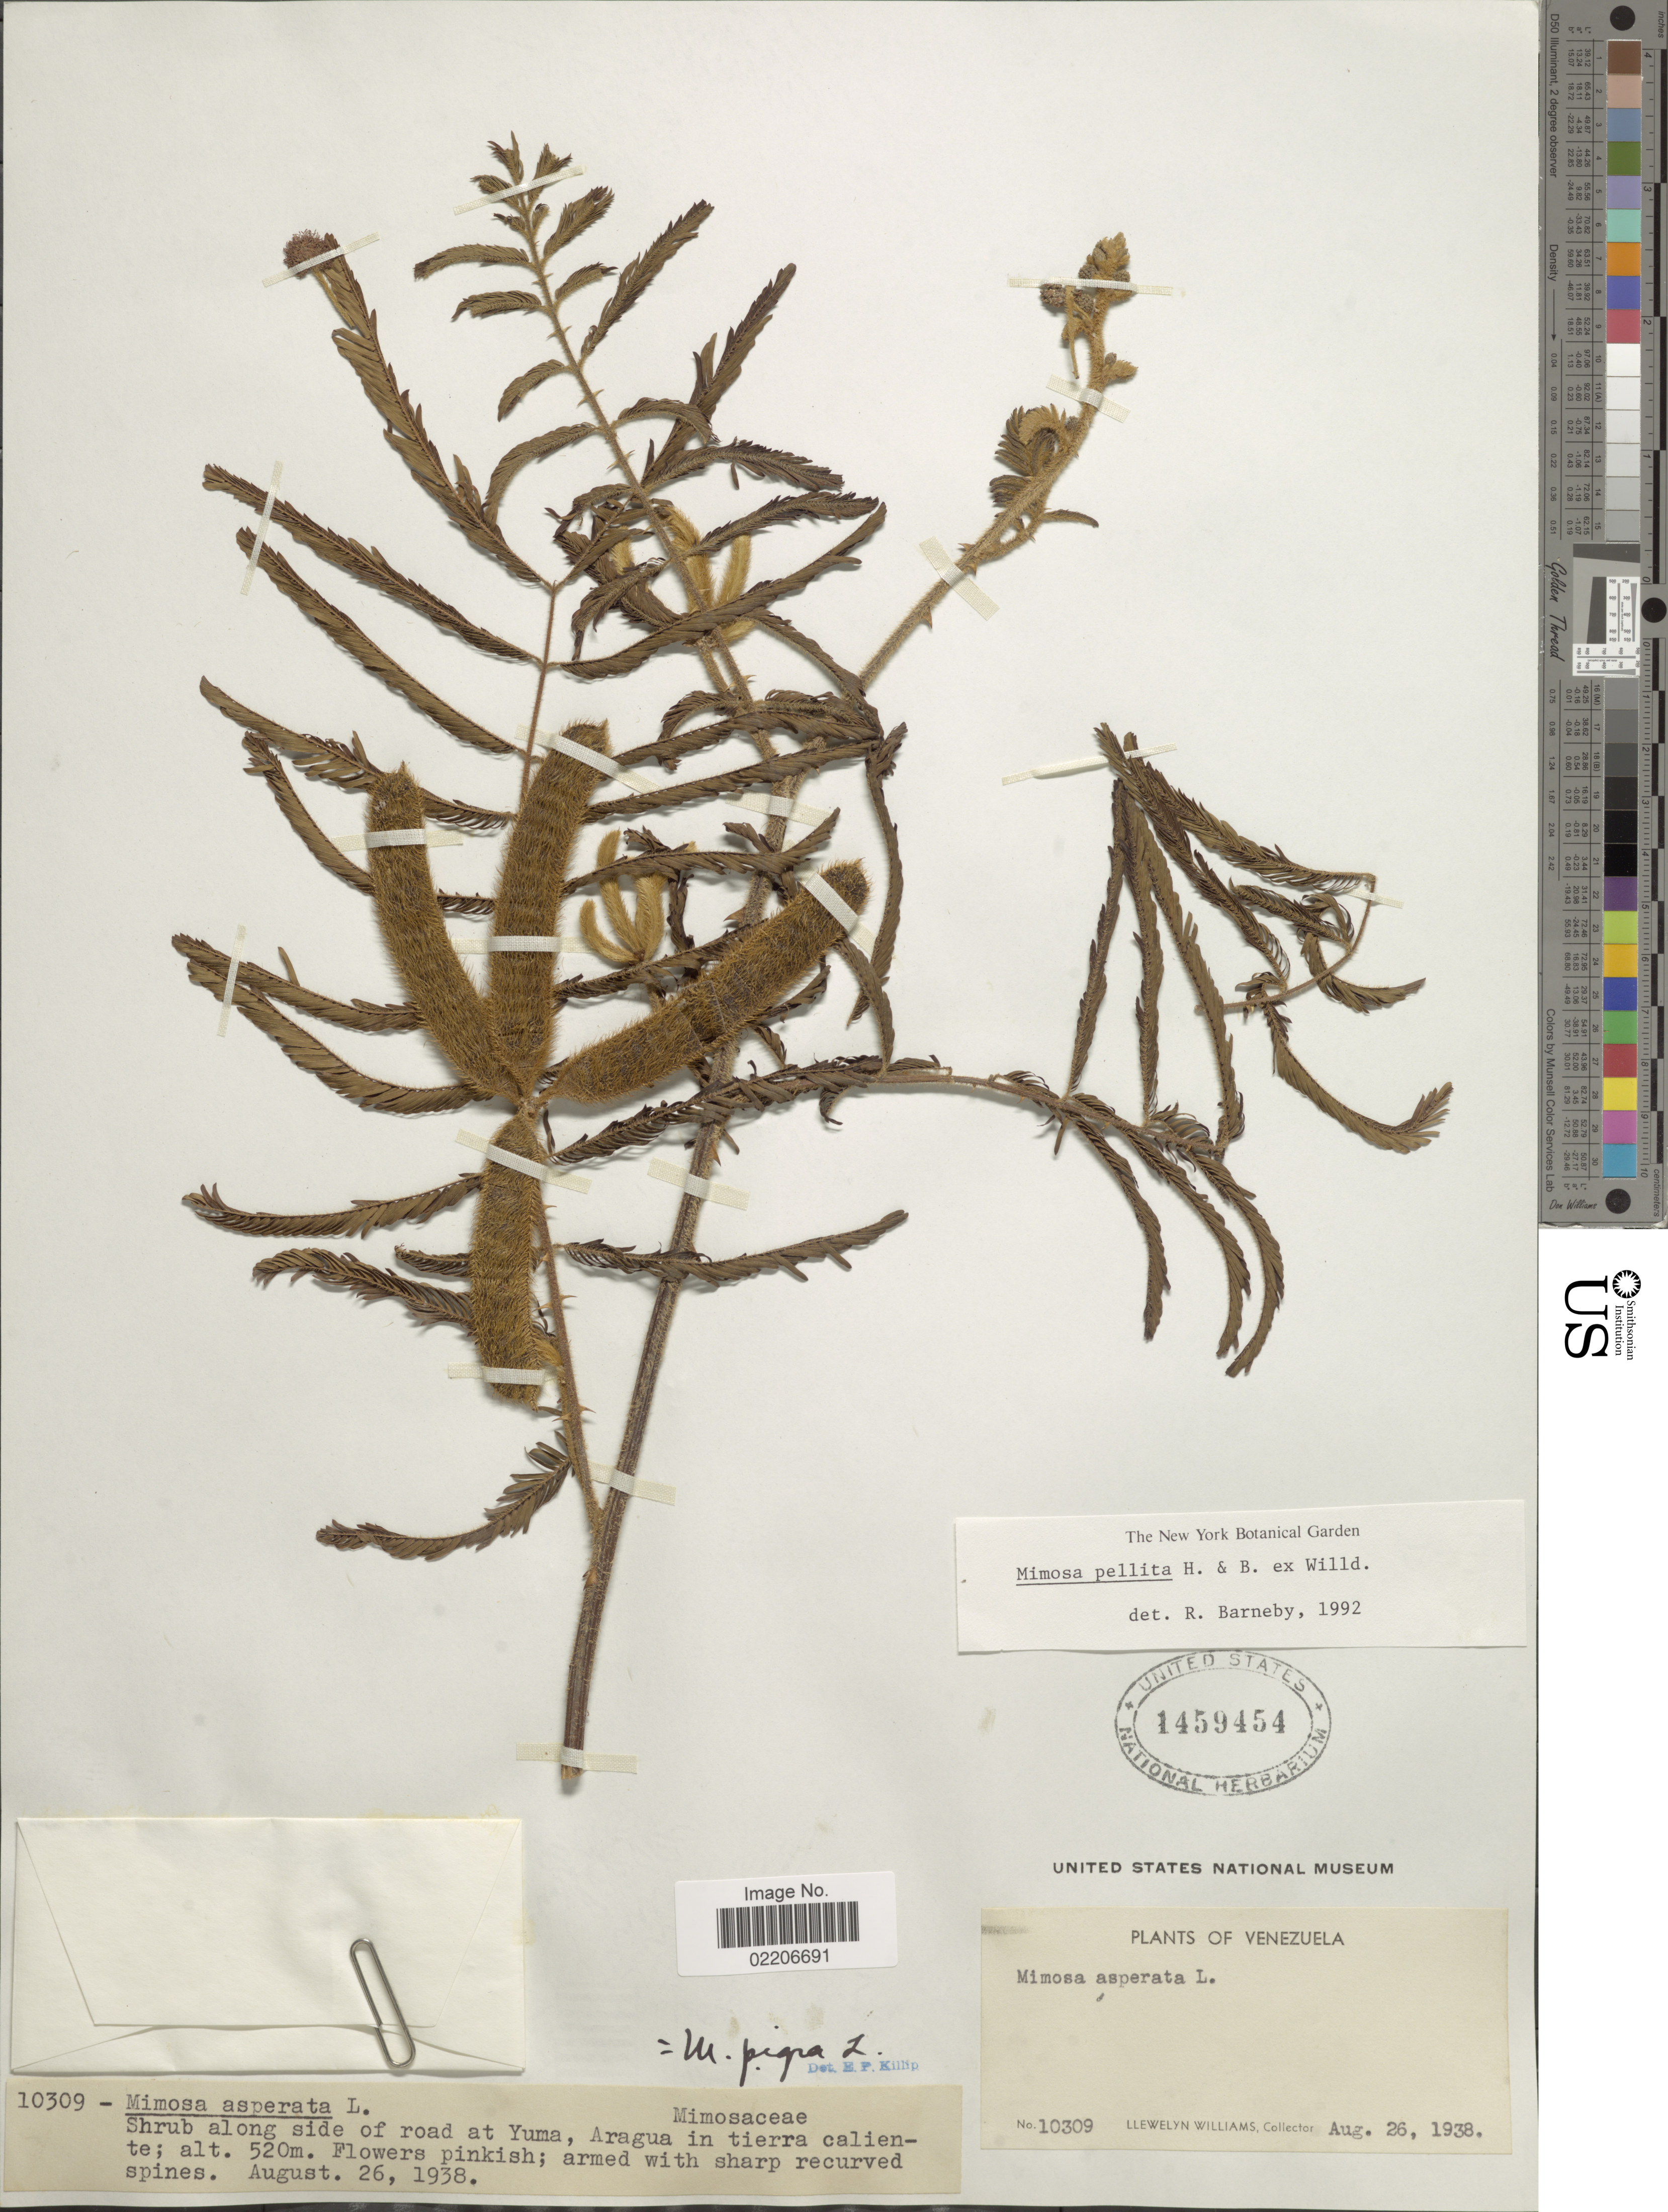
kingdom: Plantae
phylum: Tracheophyta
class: Magnoliopsida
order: Fabales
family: Fabaceae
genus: Mimosa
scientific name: Mimosa pellita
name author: Humb. & Bonpl. ex Willd.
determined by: Barneby, Rupert C., (NY)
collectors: Ll. Williams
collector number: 10309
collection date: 1938-08-26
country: Venezuela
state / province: Aragua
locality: Along side of road at Yuma, Aragua in tierra caliente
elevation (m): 520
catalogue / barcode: US 1459454